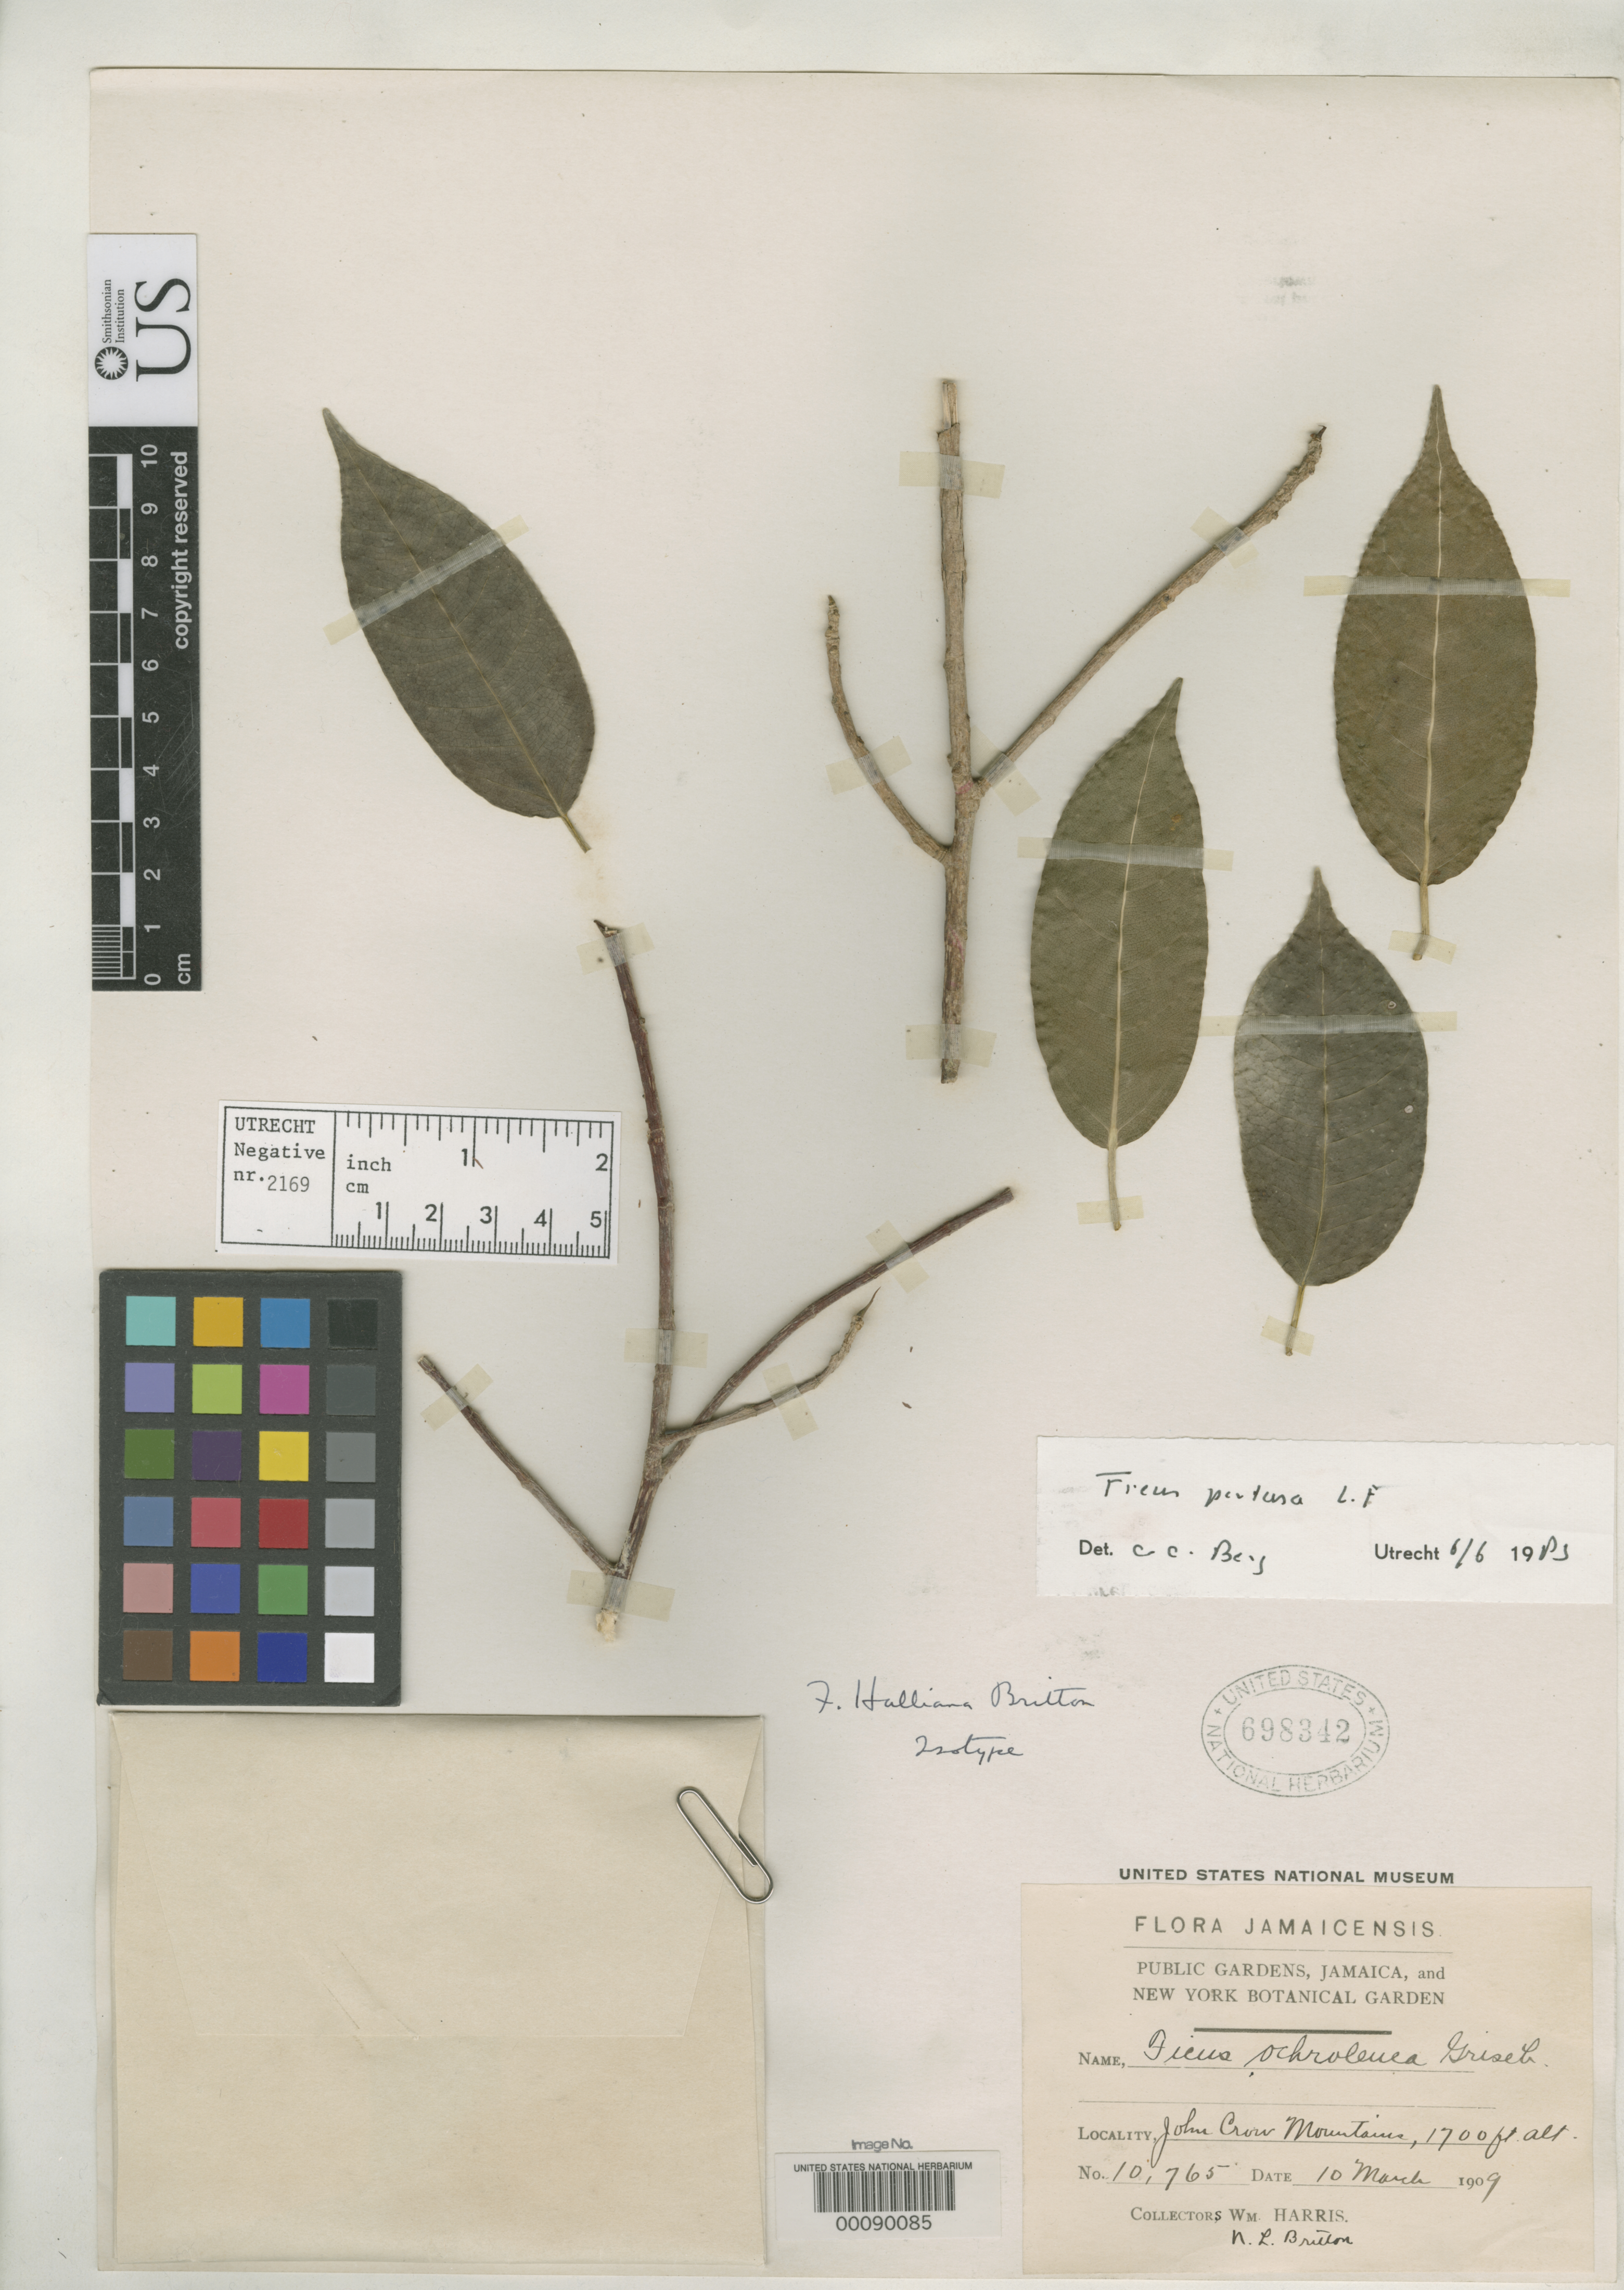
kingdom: Plantae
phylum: Tracheophyta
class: Magnoliopsida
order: Rosales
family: Moraceae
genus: Ficus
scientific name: Ficus halliana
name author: Britton in Fawcet & Rendle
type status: Isotype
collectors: W. H. Harris & N. Britton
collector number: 10765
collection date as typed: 10 Mar 1909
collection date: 1909-03-10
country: Jamaica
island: Greater Antilles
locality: John Crow Mts; alt. 1700 ft.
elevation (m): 518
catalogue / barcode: US 698342